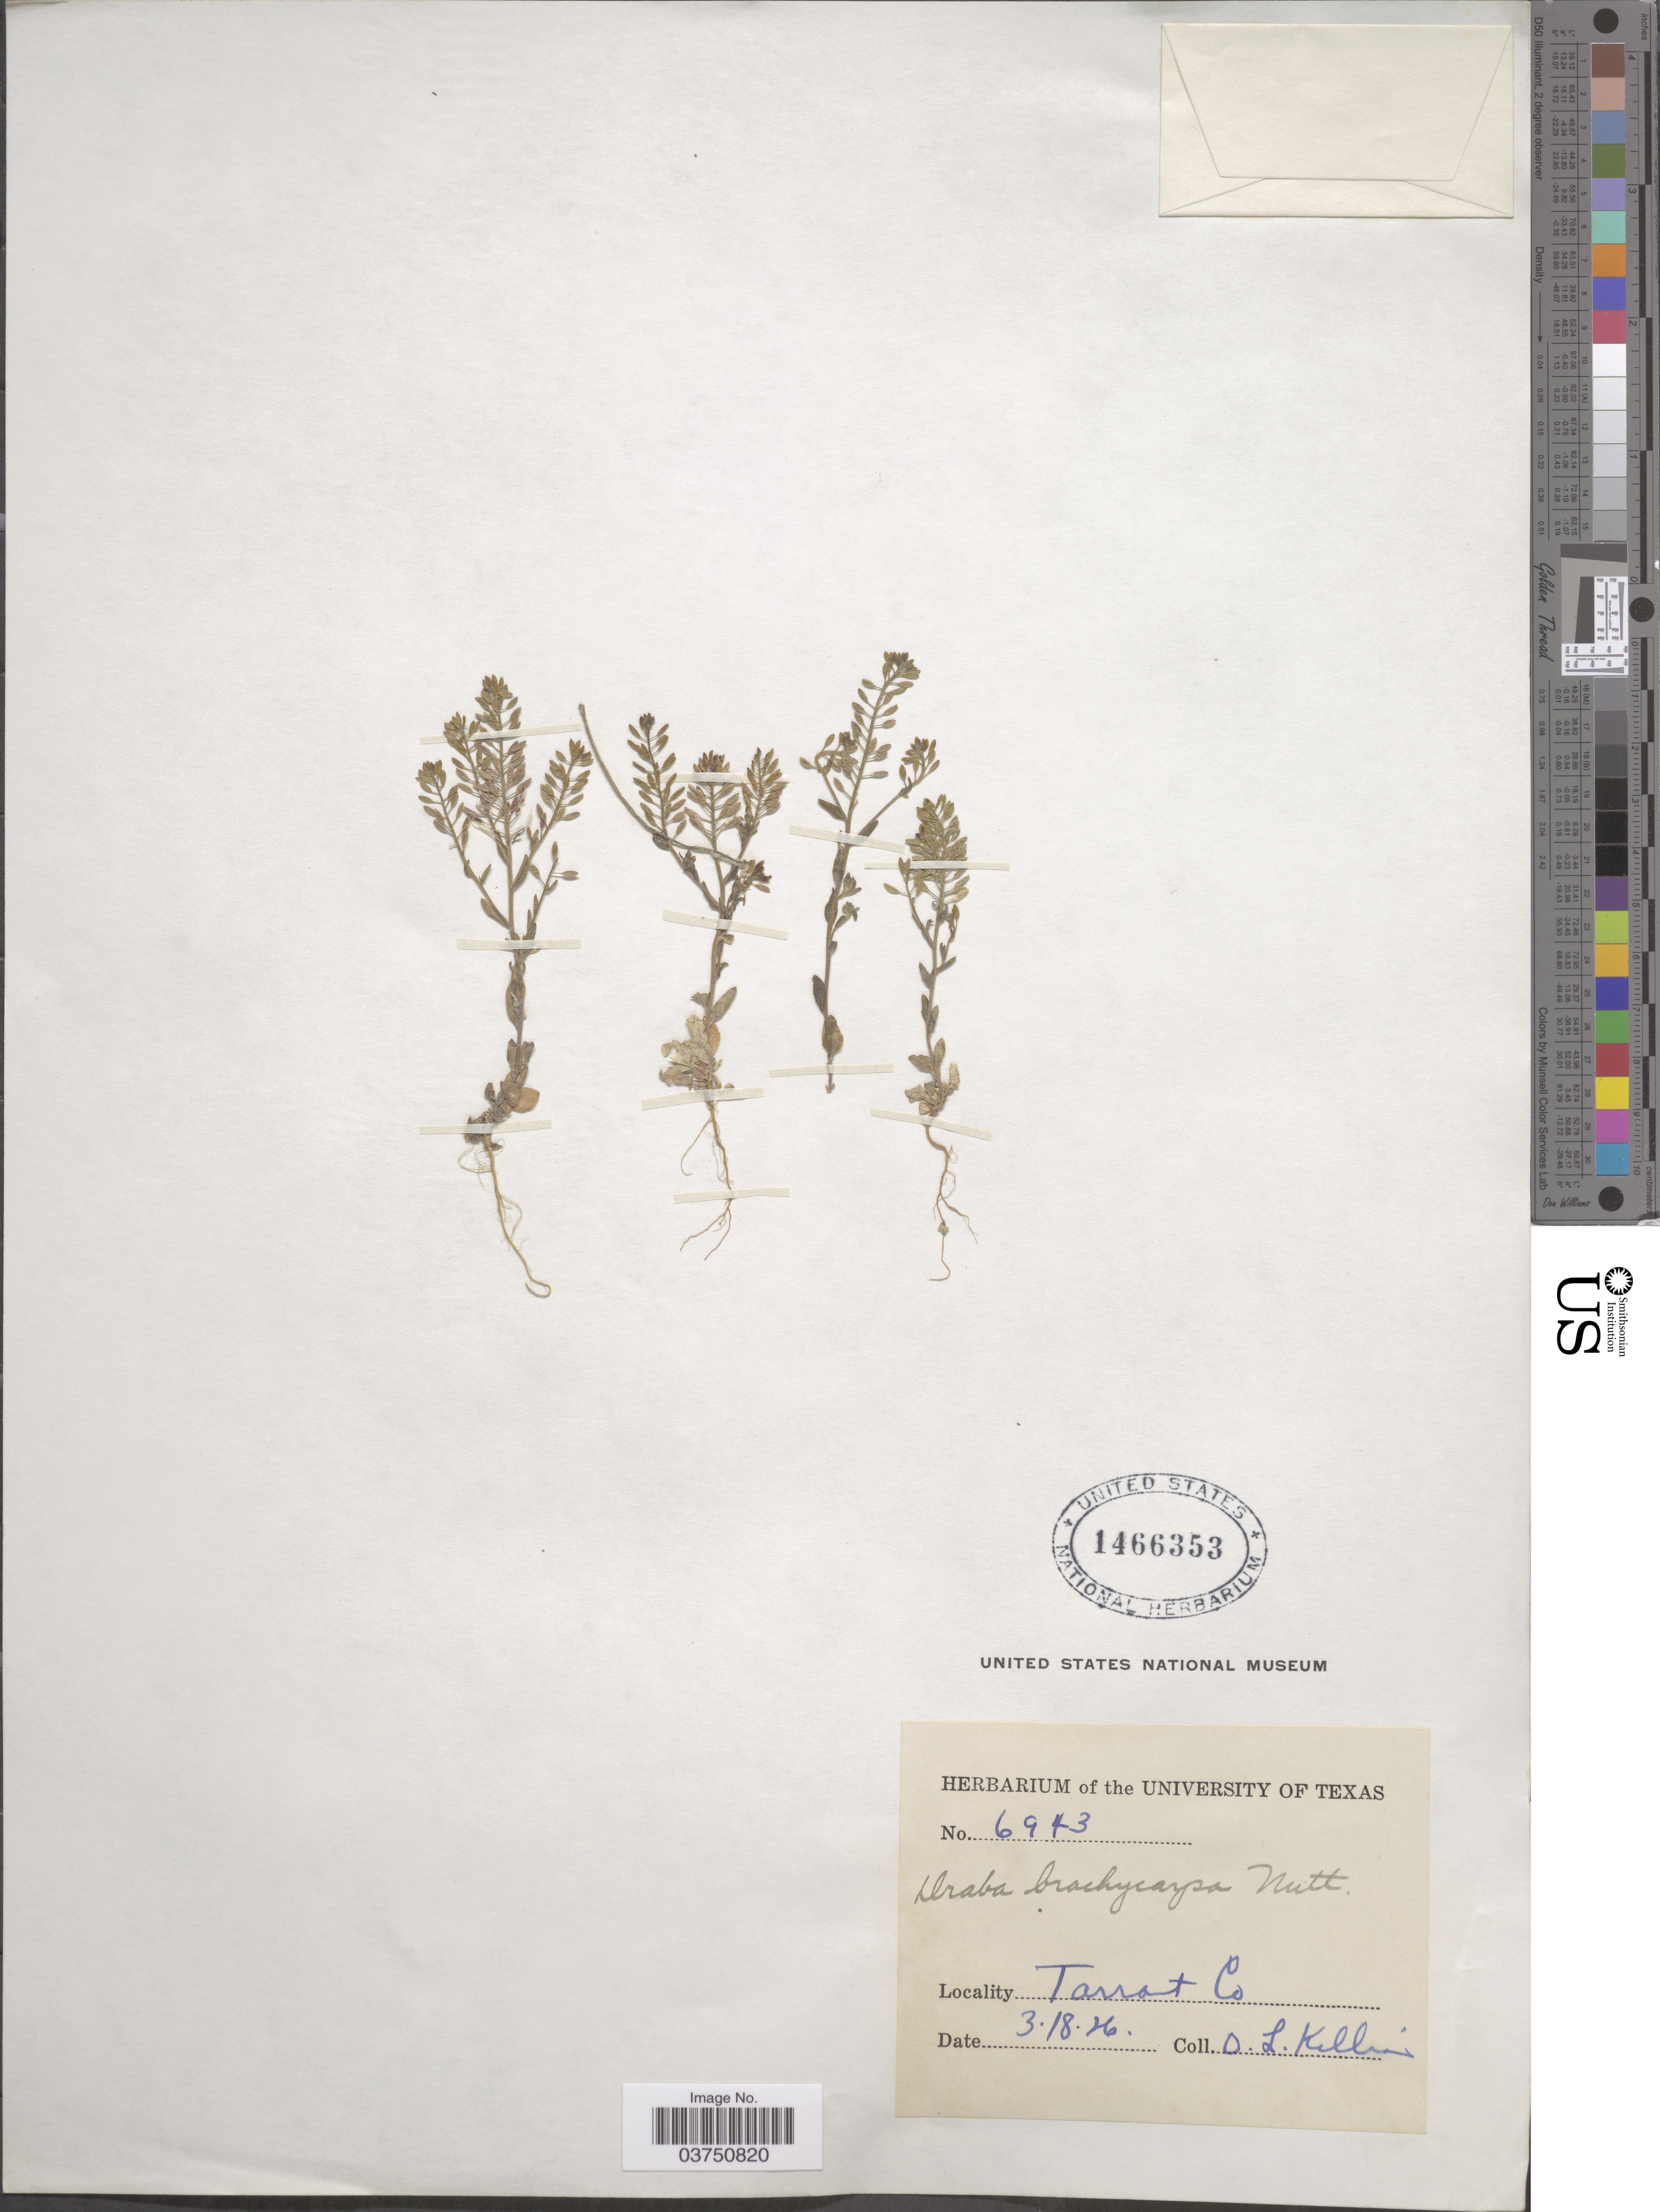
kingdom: Plantae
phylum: Tracheophyta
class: Magnoliopsida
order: Brassicales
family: Brassicaceae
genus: Draba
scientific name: Draba brachycarpa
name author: (Nutt.) Torr. & A. Gray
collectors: O. Killias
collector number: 6943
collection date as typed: Transcribed d/m/y: 18/3/26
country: United States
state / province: Texas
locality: Tarrant Co.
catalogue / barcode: US 1466353